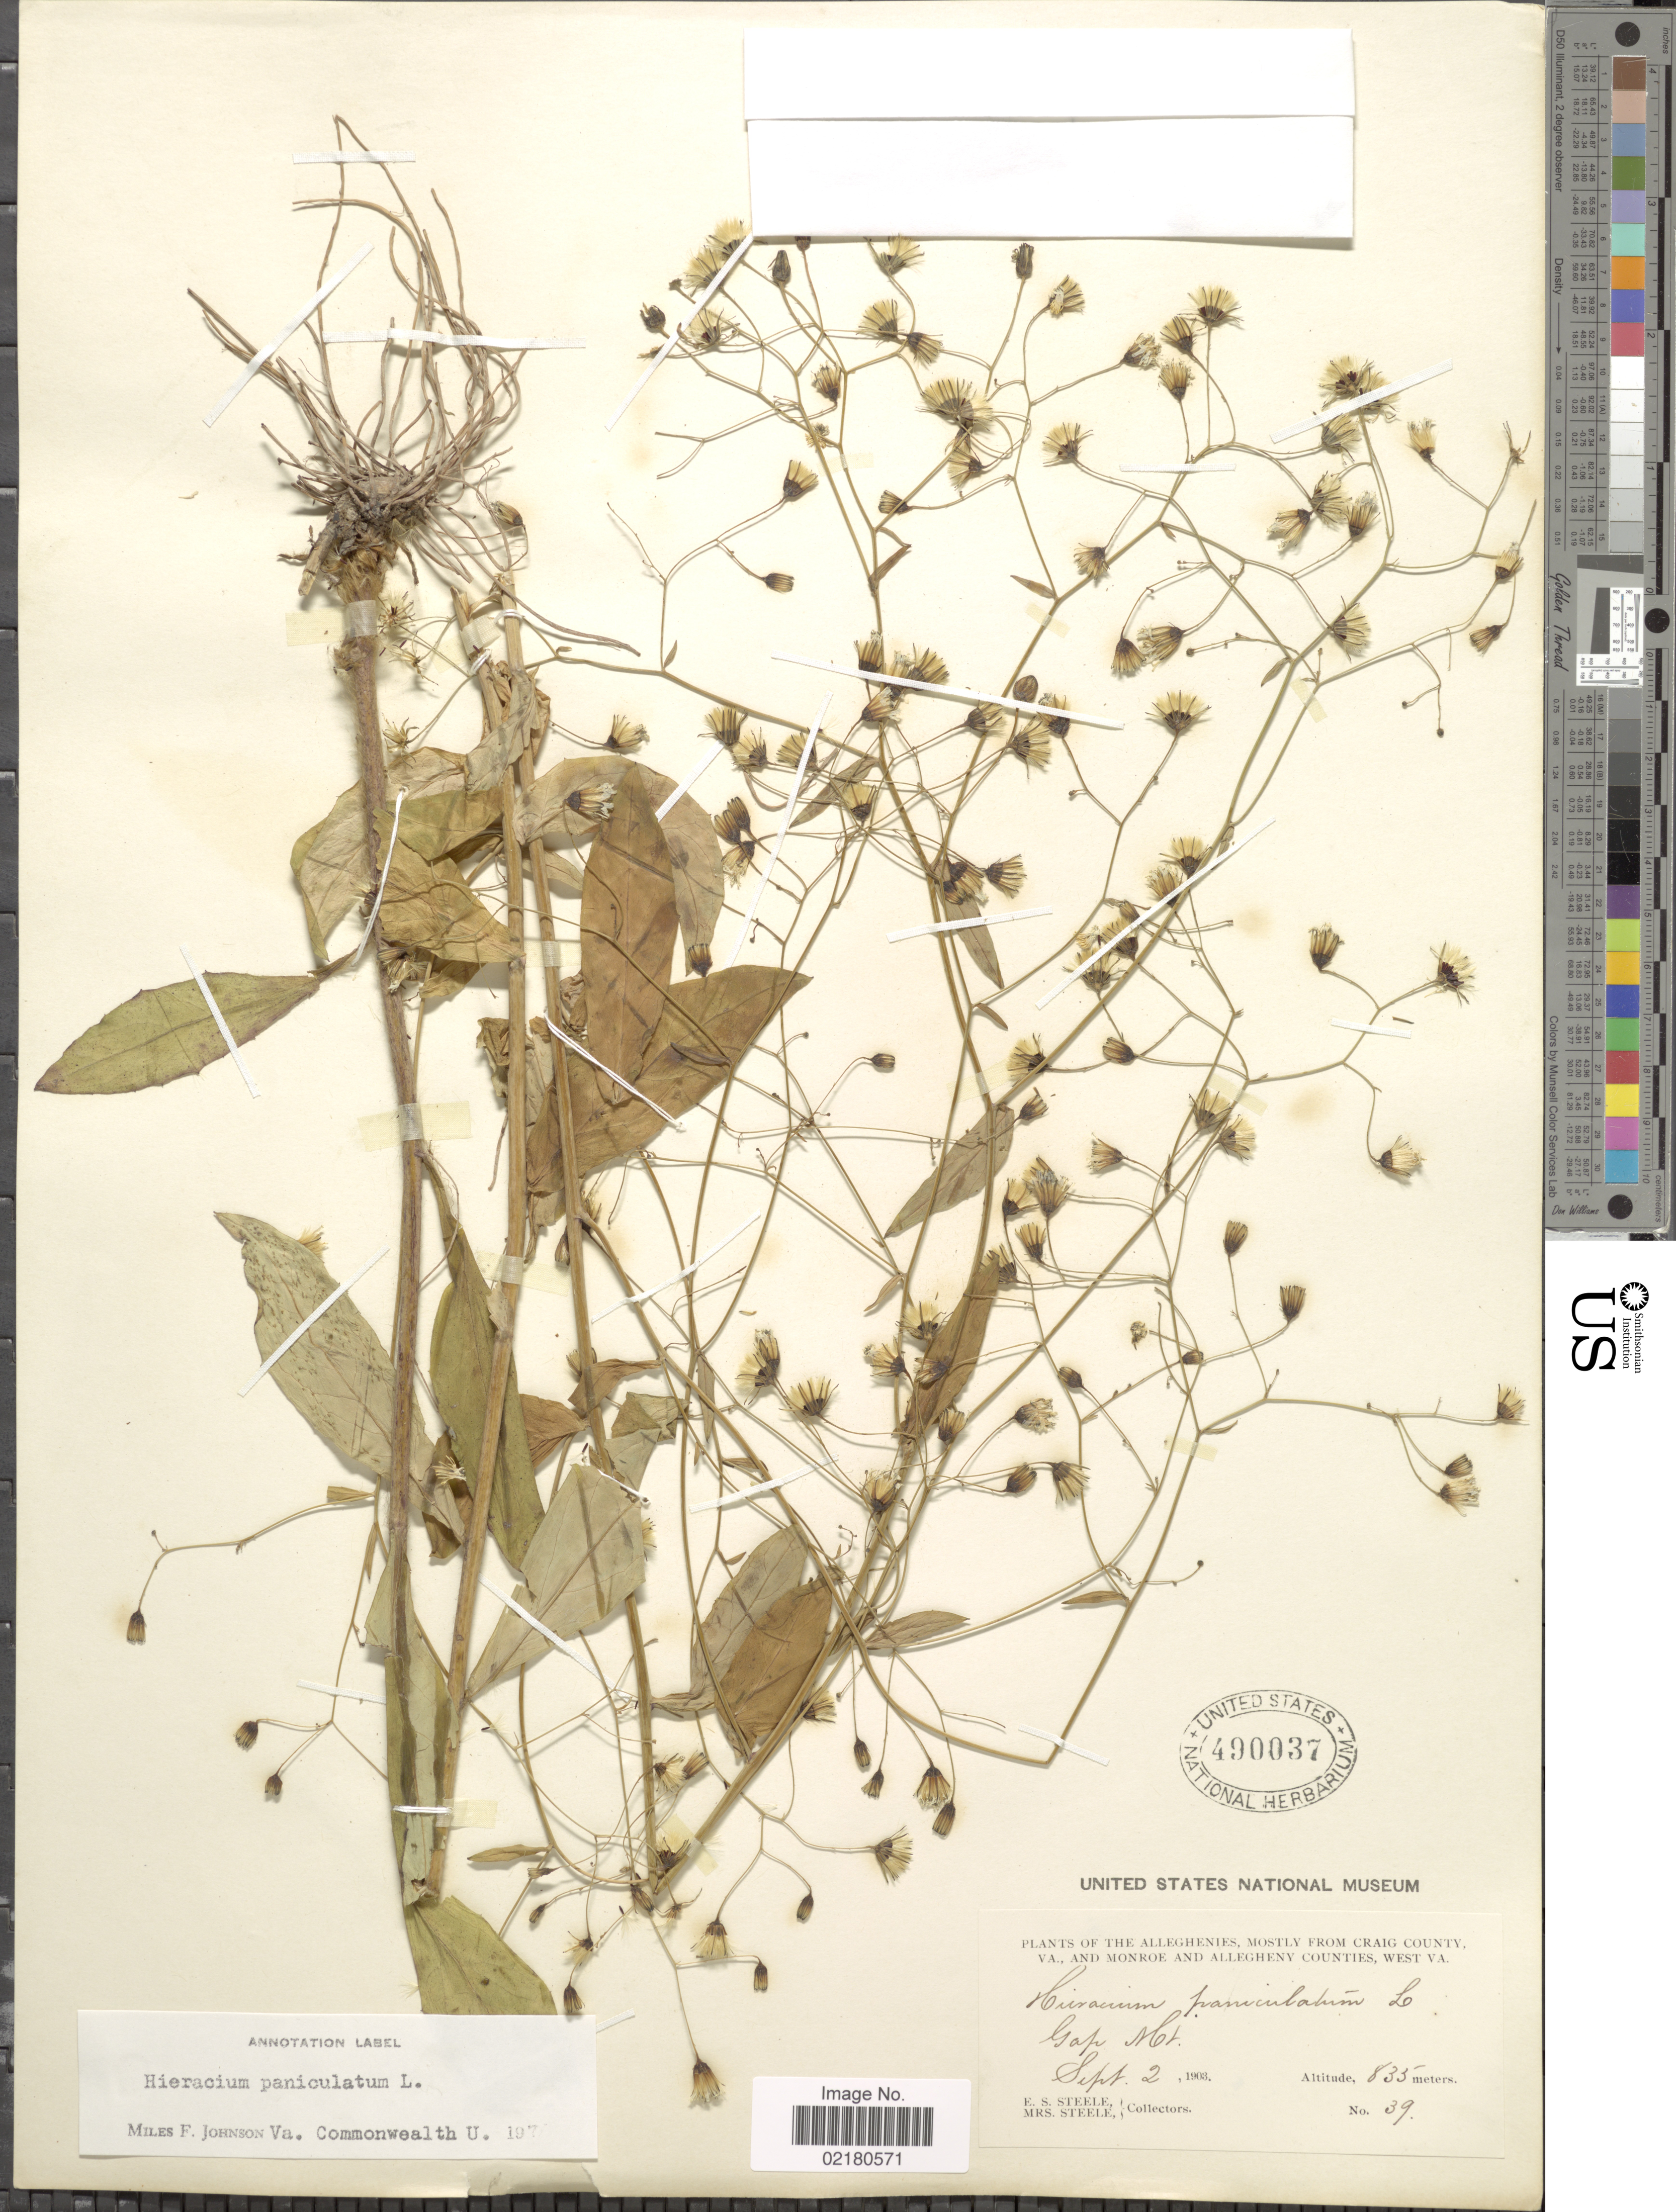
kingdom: Plantae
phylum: Tracheophyta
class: Magnoliopsida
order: Asterales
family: Asteraceae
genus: Hieracium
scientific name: Hieracium paniculatum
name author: L.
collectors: E. Steele & Mrs. E. S. Steele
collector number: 39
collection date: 1903-09-02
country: United States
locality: The Alleghenies, mostly from Craig County, VA., and Monroe and Allegheny Counties, West Va., Gap Mt.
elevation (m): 835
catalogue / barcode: US 490037